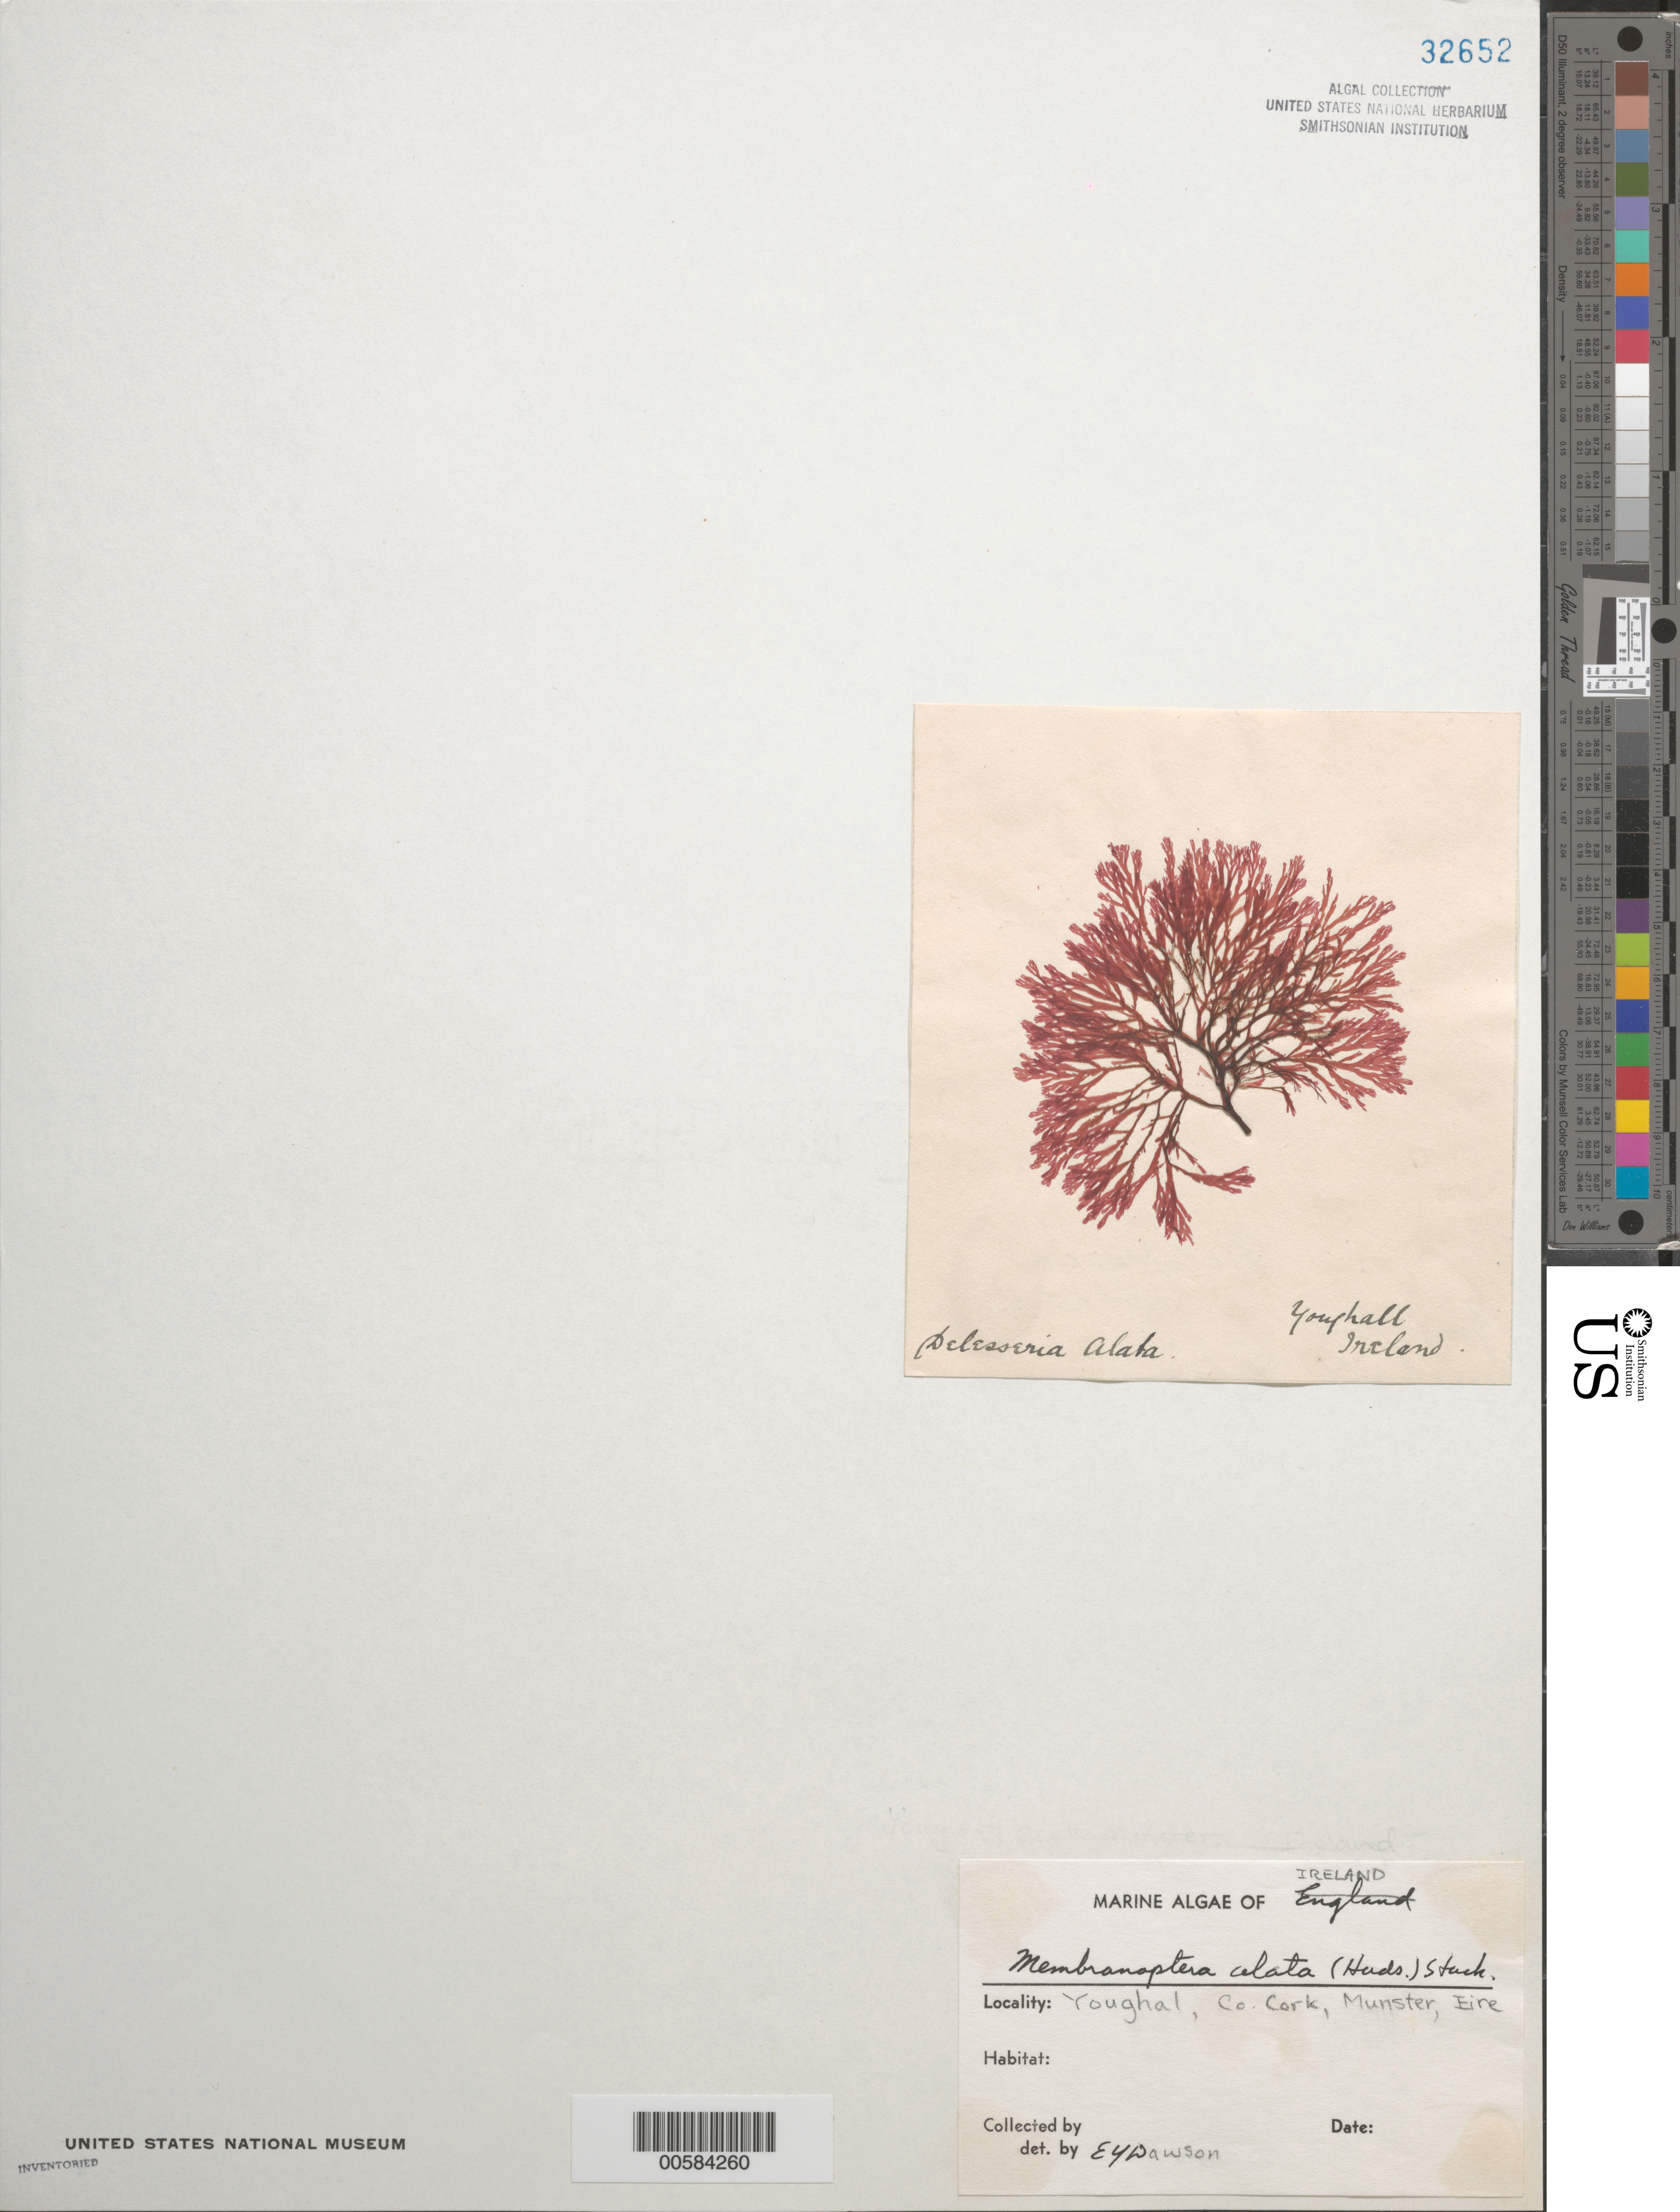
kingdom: Plantae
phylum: Rhodophyta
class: Florideophyceae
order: Ceramiales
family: Delesseriaceae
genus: Membranoptera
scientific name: Membranoptera alata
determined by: Dawson, E. Y.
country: Ireland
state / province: Munster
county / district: Cork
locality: Youghal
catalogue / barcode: US 32652